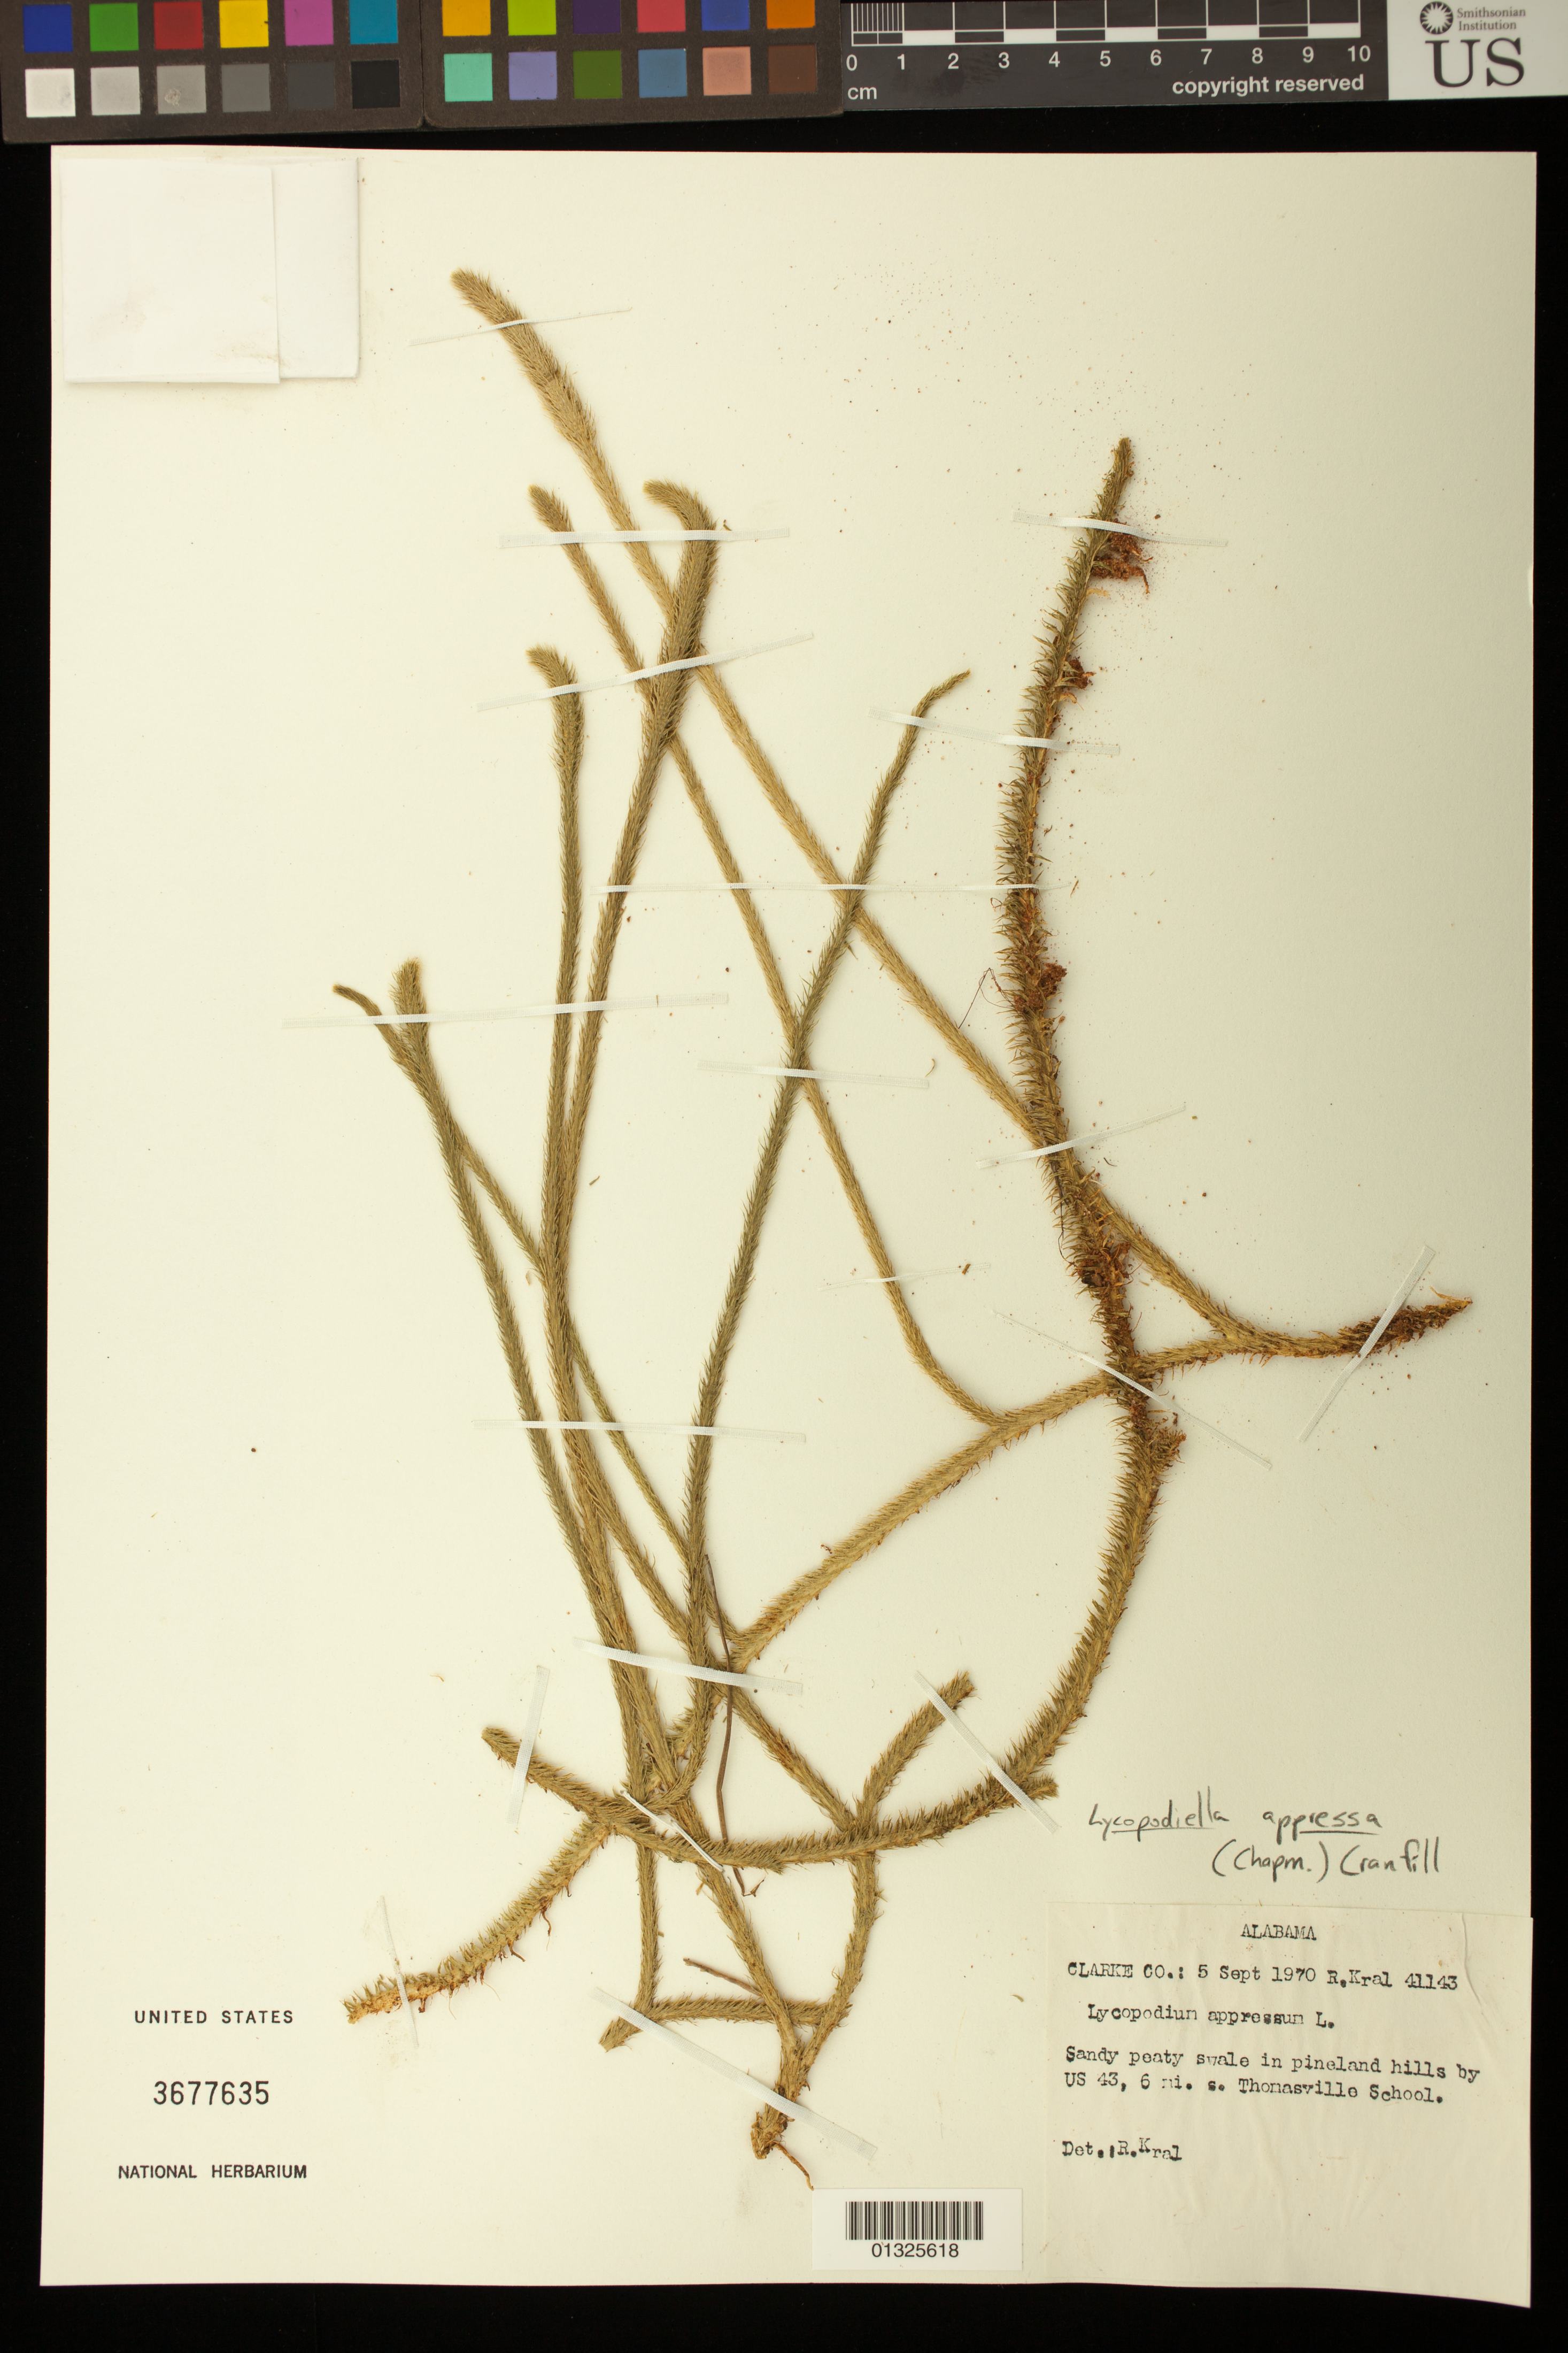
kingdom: Plantae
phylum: Tracheophyta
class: Lycopodiopsida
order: Lycopodiales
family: Lycopodiaceae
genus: Lycopodiella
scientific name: Lycopodiella appressa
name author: (Chapm.) Cranfill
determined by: Kral, Robert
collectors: R. Kral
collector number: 41143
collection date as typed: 5 Sep 1970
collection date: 1970-09-05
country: United States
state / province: Alabama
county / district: Clarke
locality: by US 43, 6 mi. s. Thomasville School.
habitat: Sandy peaty swale in pineland hills.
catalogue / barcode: US 3677635